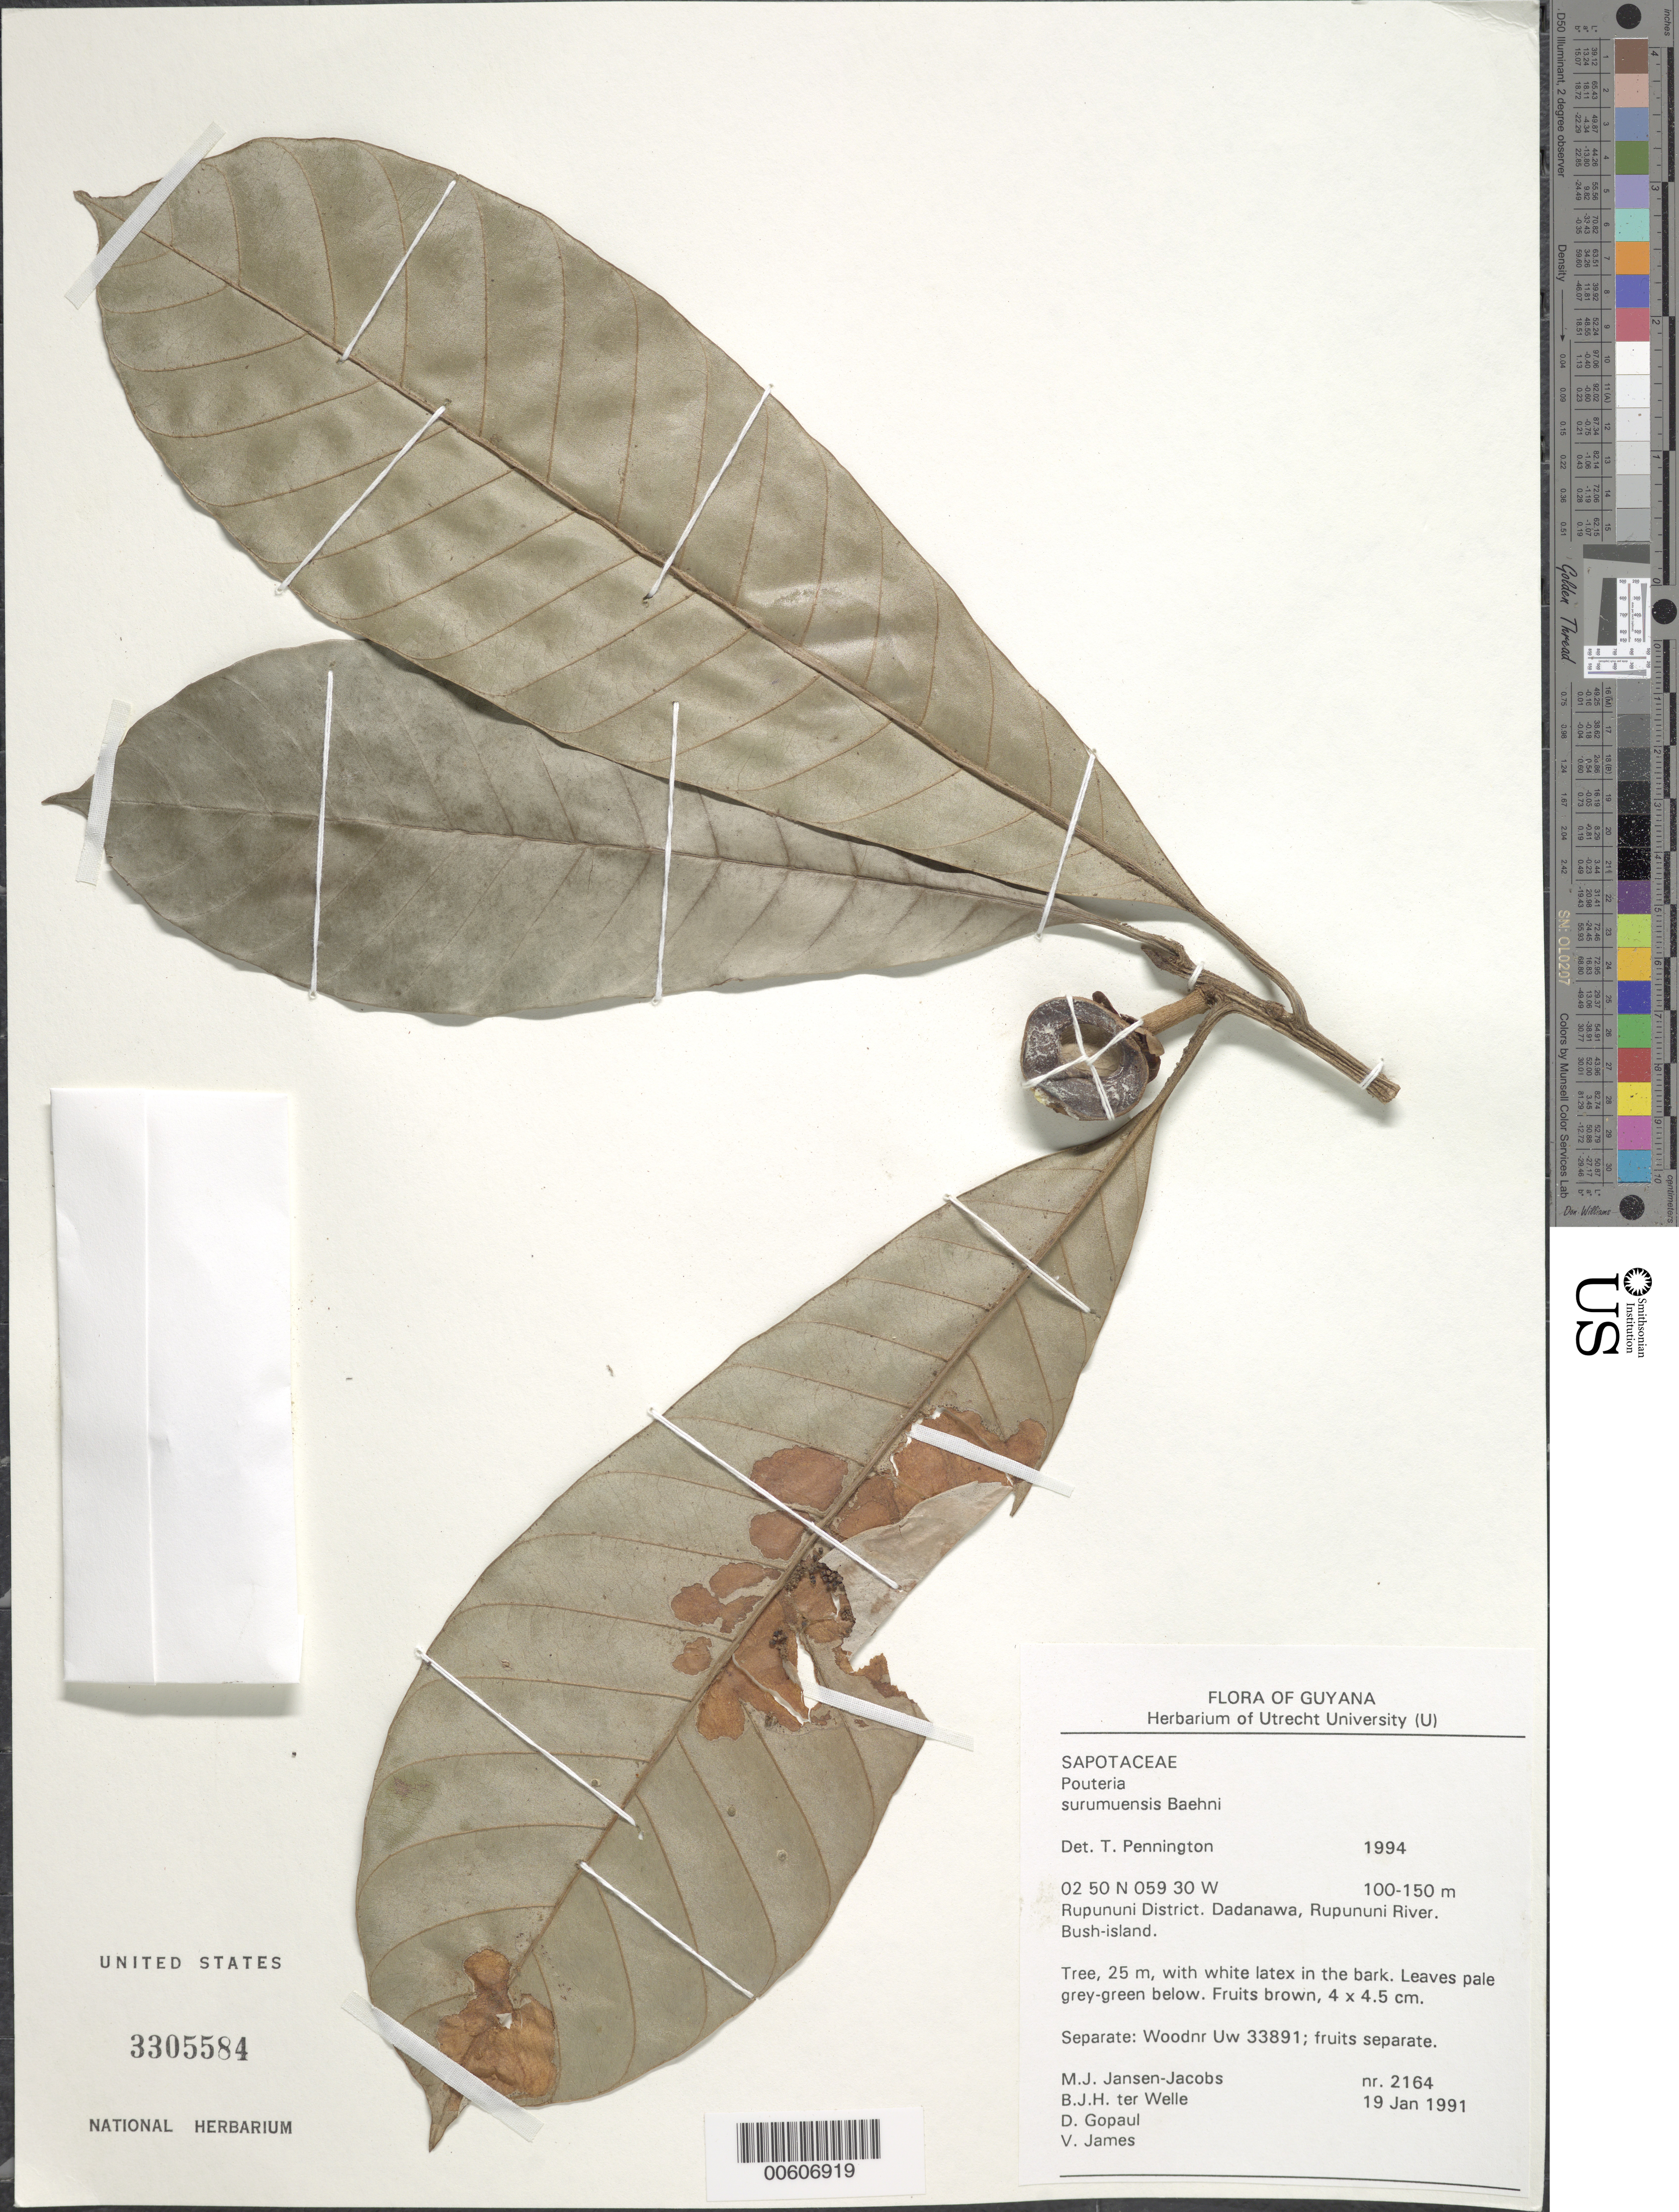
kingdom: Plantae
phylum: Tracheophyta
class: Magnoliopsida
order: Ericales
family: Sapotaceae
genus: Pouteria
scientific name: Pouteria surumuensis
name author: Baehni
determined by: Pennington, T. D., (K)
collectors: M. J. Jansen-Jacobs, B. Welle, D. Gopaul & V. James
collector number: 2164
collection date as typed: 19-Jan-91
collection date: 1991-01-19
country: Guyana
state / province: U. Takutu-U. Essequibo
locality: Dadanawa, Rupununi River, Rupununi District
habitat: Bush-island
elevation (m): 100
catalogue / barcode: US 3305584